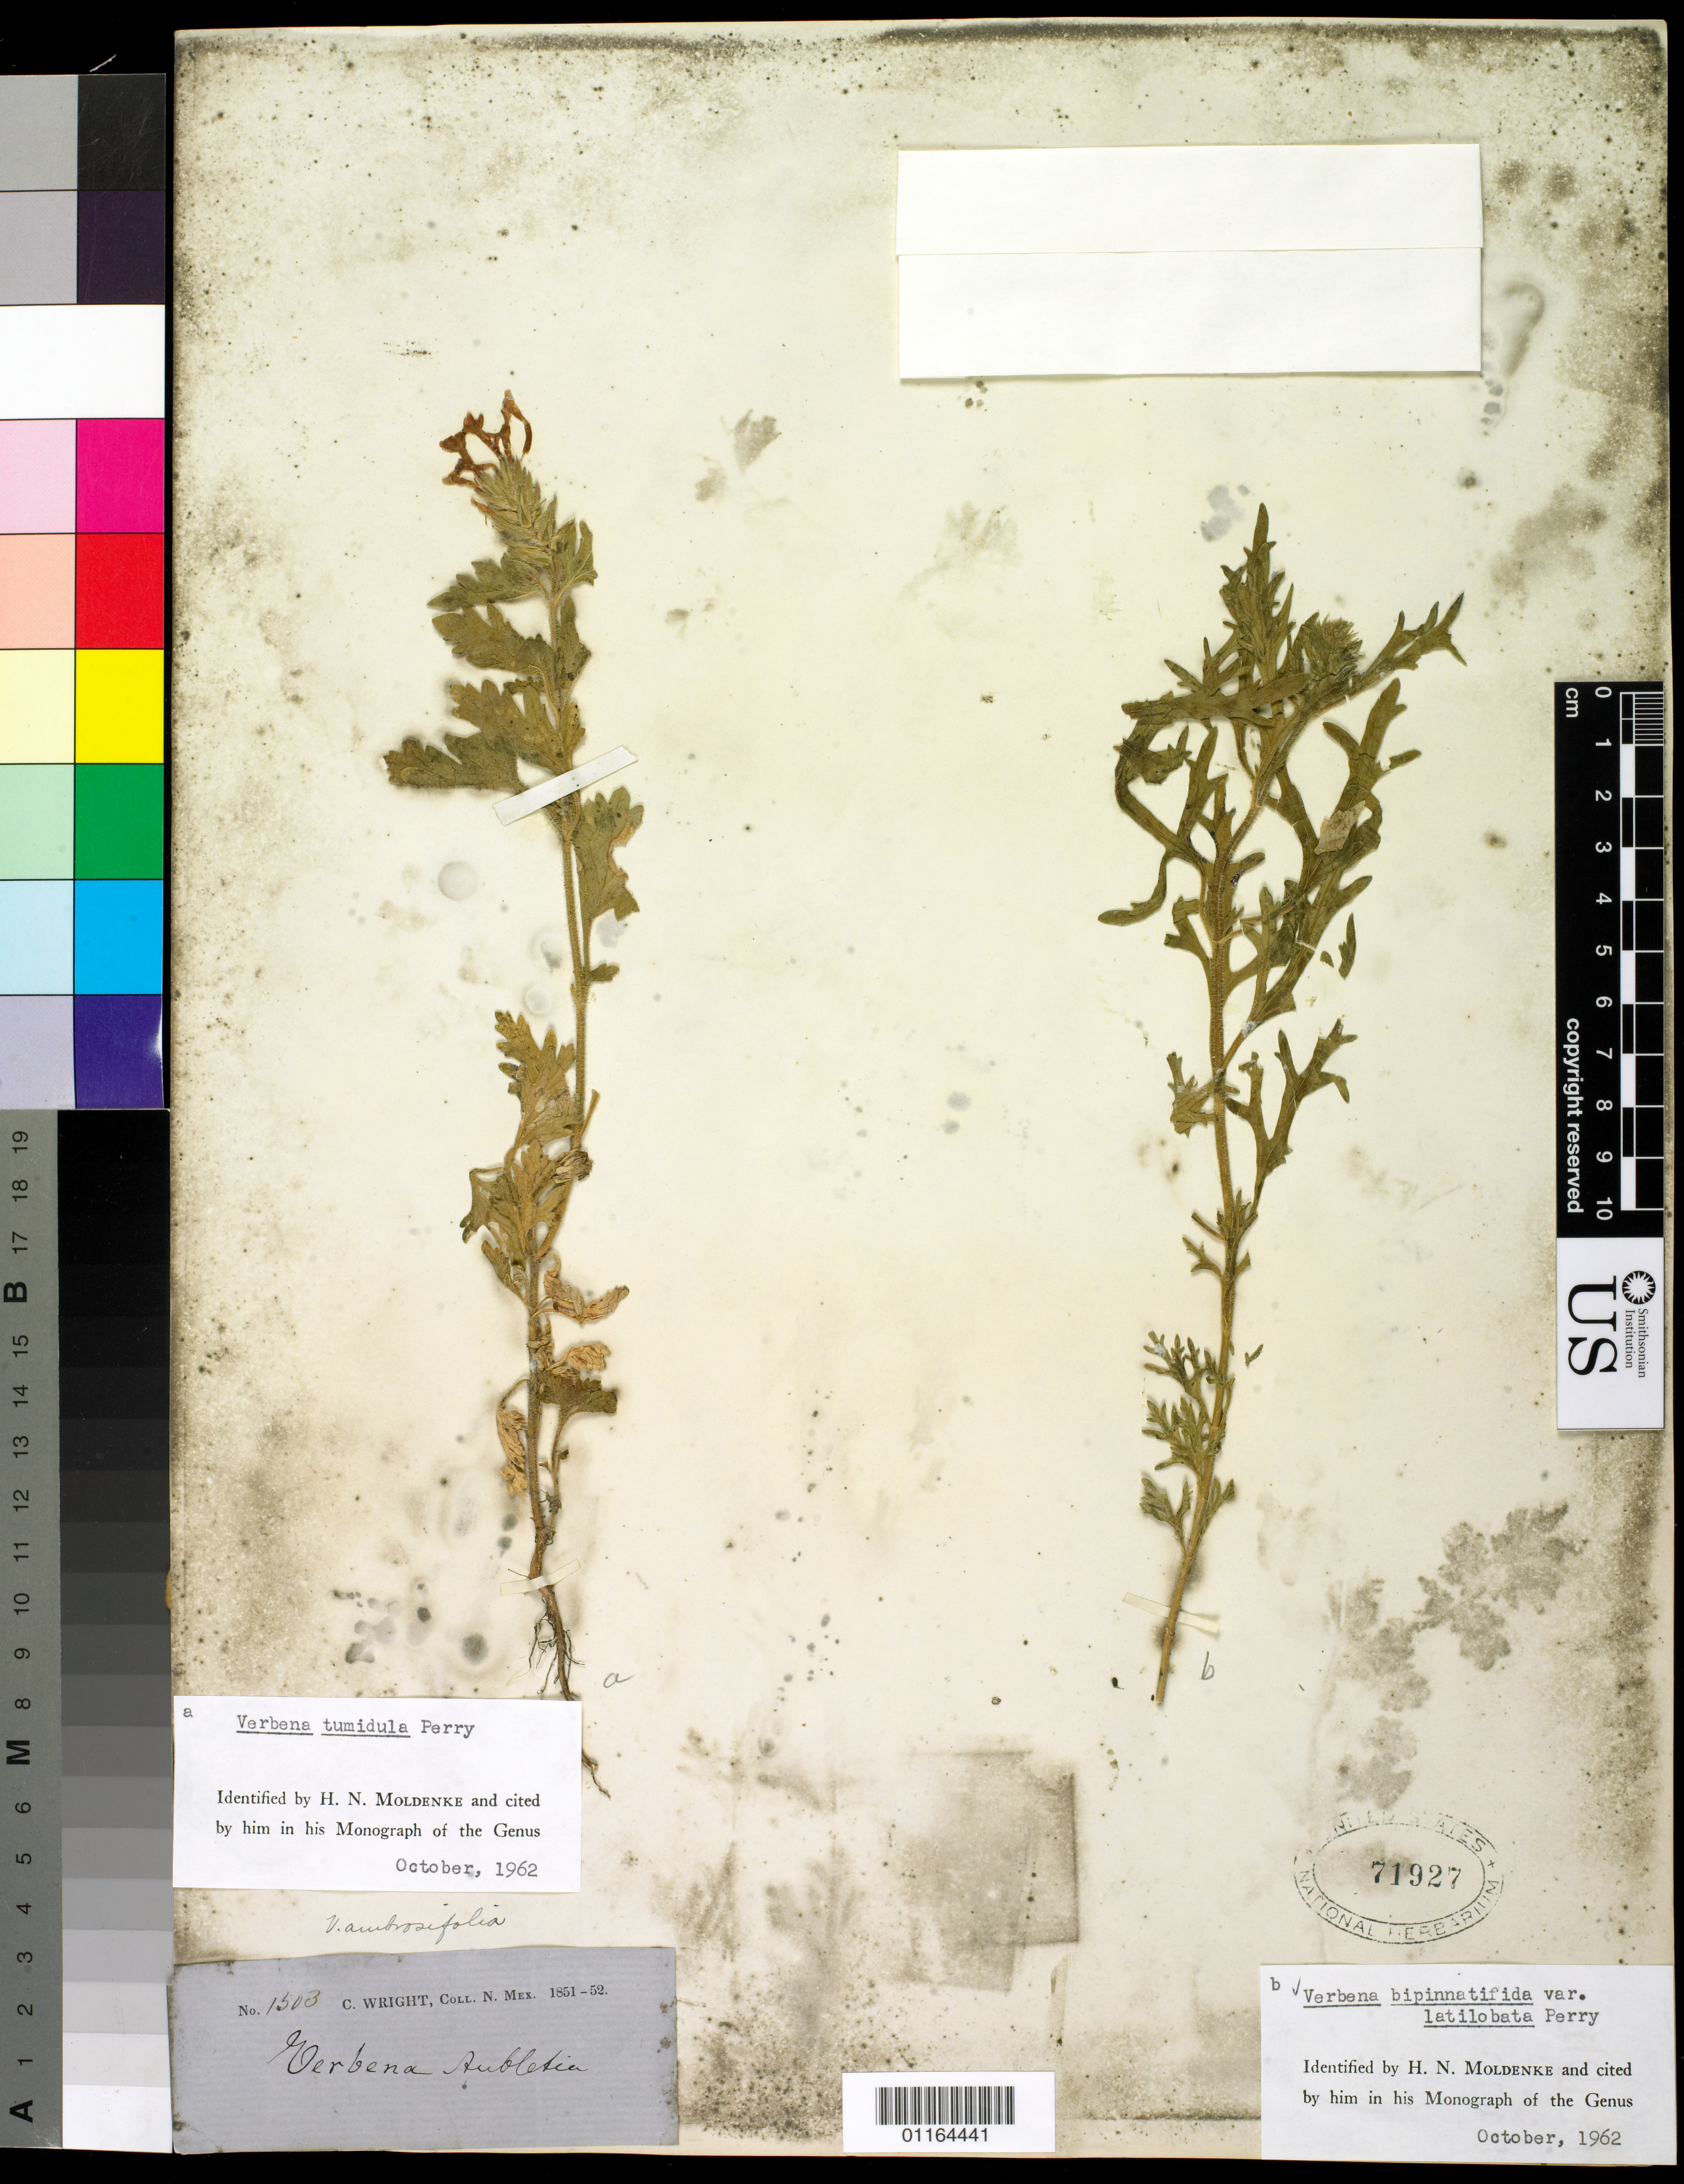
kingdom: Plantae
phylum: Tracheophyta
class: Magnoliopsida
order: Lamiales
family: Verbenaceae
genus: Verbena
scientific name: Verbena bipinnatifida var. latilobata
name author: L.M. Perry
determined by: Moldenke, H. N.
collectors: C. Wright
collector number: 1303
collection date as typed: ---1851 to -- --- 1852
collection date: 1851/1852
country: United States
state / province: New Mexico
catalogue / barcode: US 71927